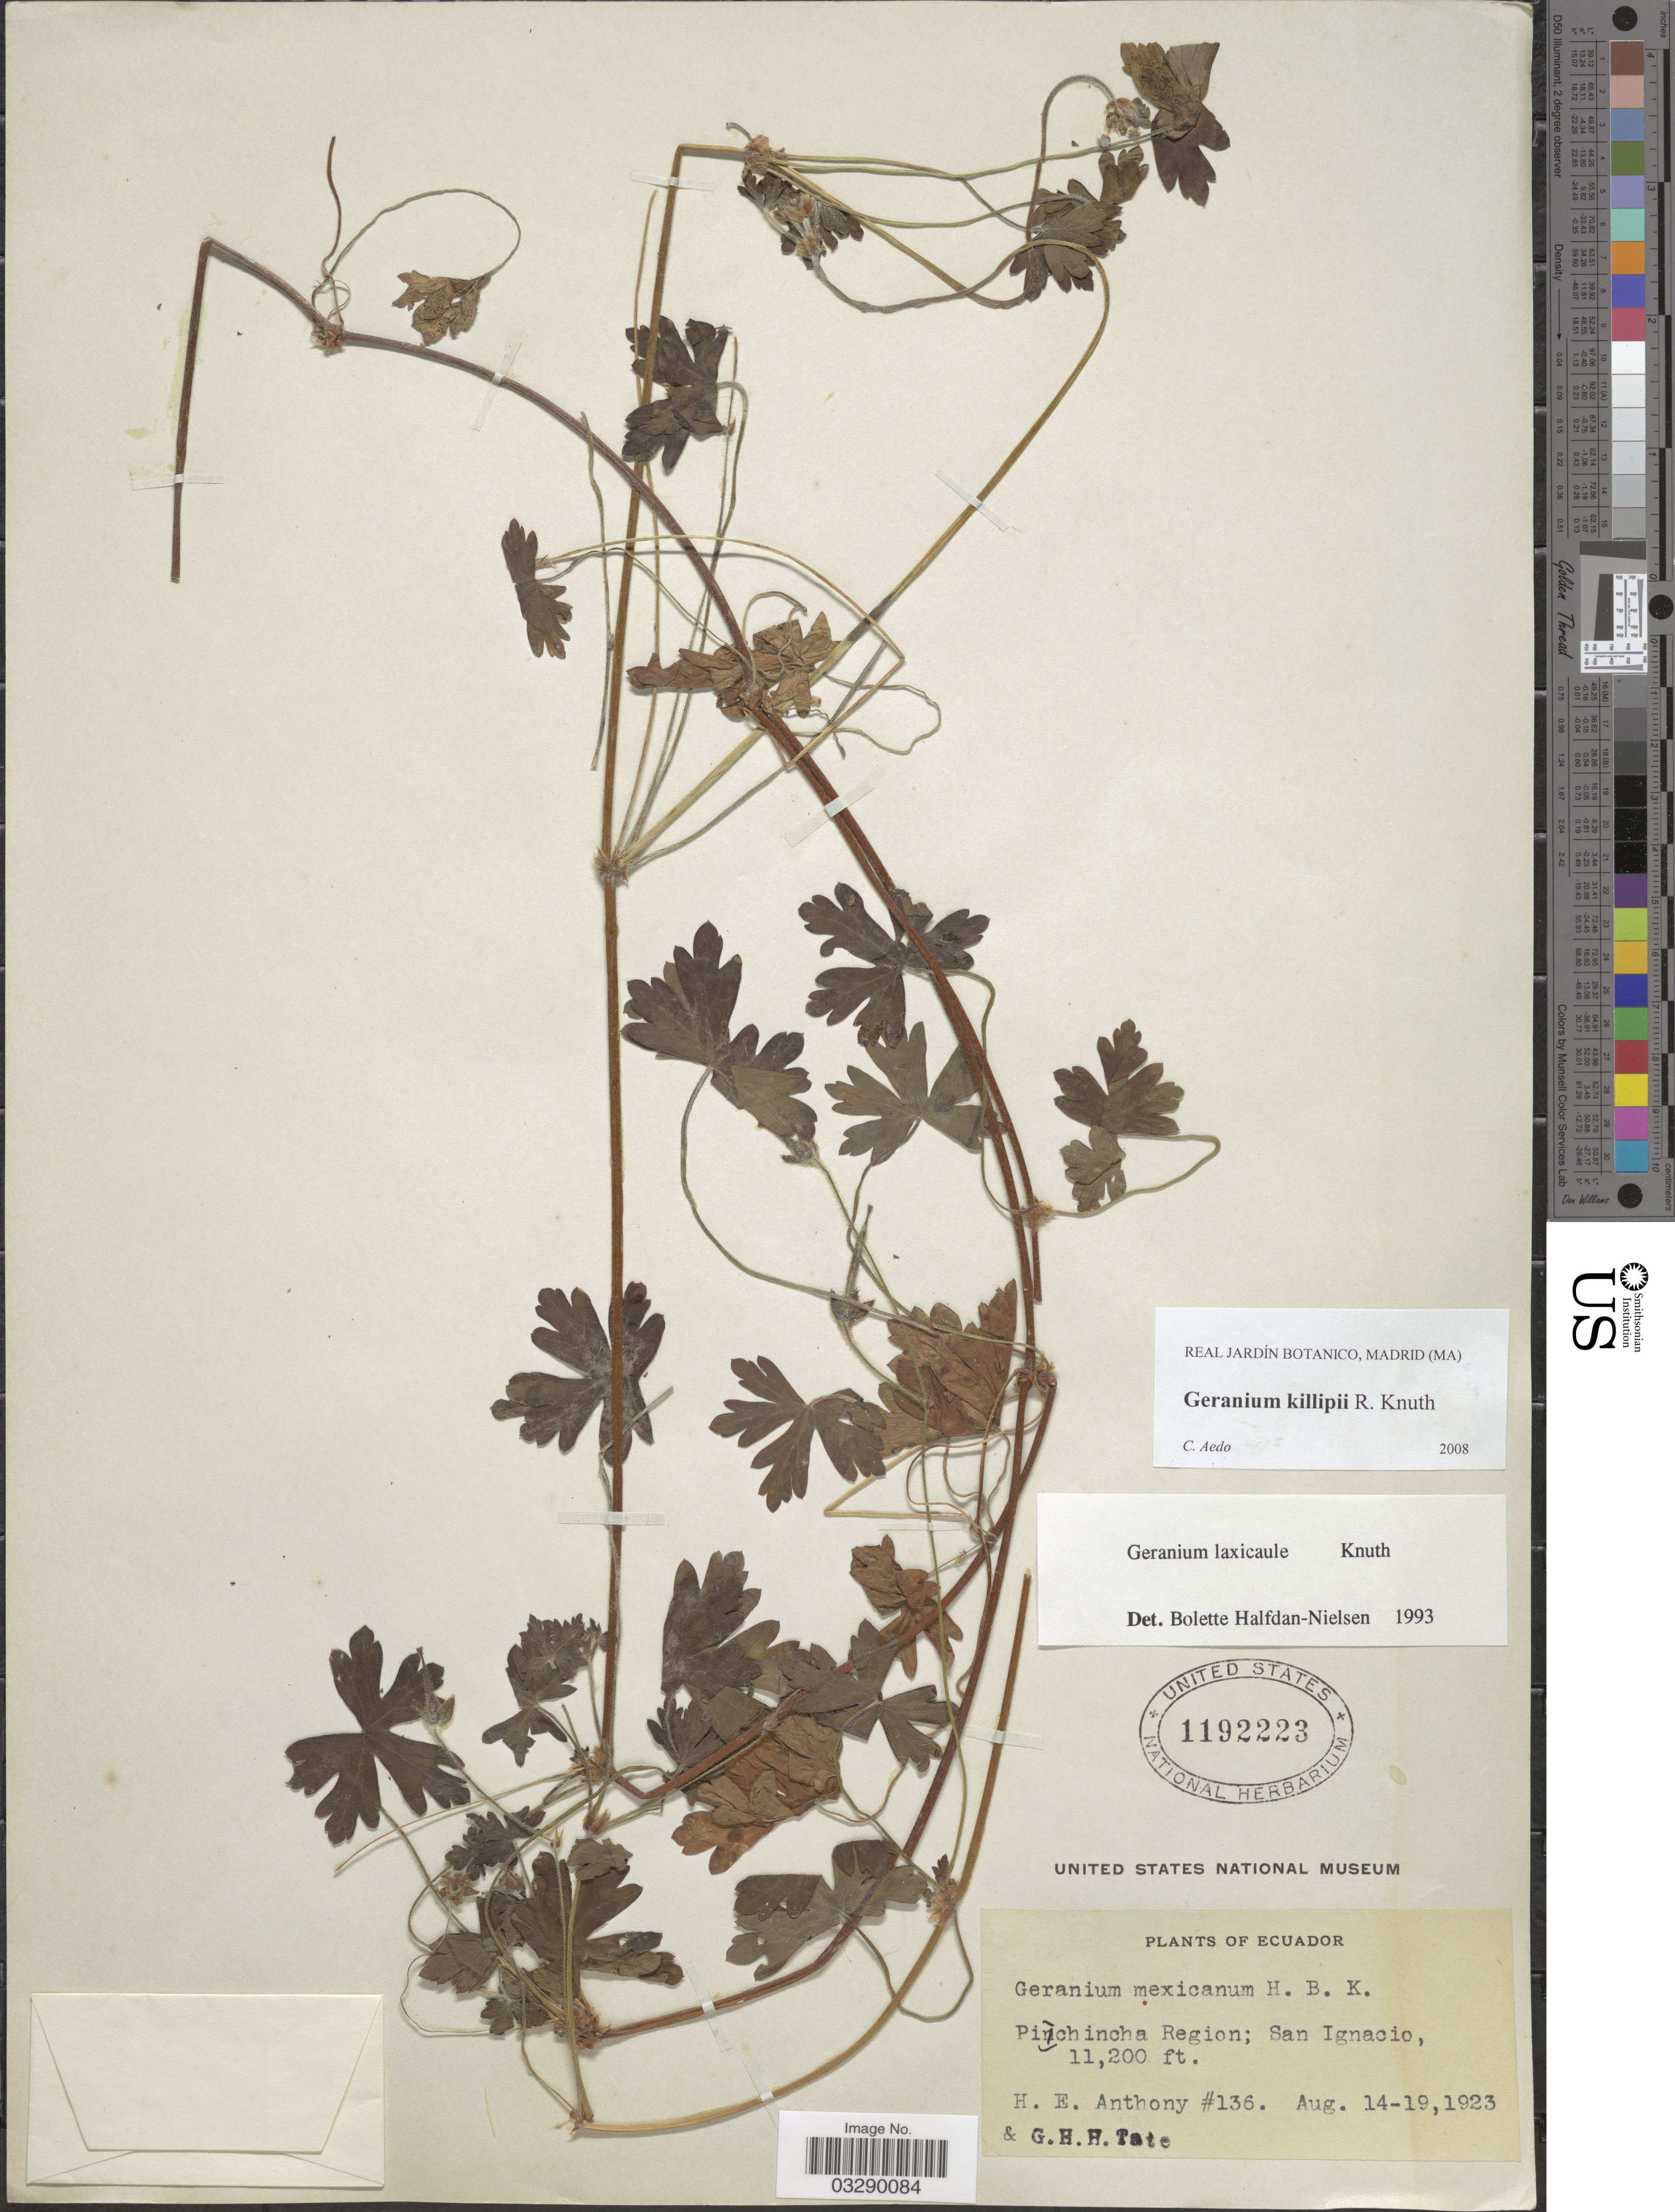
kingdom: Plantae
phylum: Tracheophyta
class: Magnoliopsida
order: Geraniales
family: Geraniaceae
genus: Geranium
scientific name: Geranium killipii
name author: R. Knuth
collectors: H. E. Anthony & G. H. H.Tate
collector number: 136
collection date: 1923-08-14/1923-08-19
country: Ecuador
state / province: Pichincha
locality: Pichincha Region; San Ignacio.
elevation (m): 3414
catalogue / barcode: US 1192223